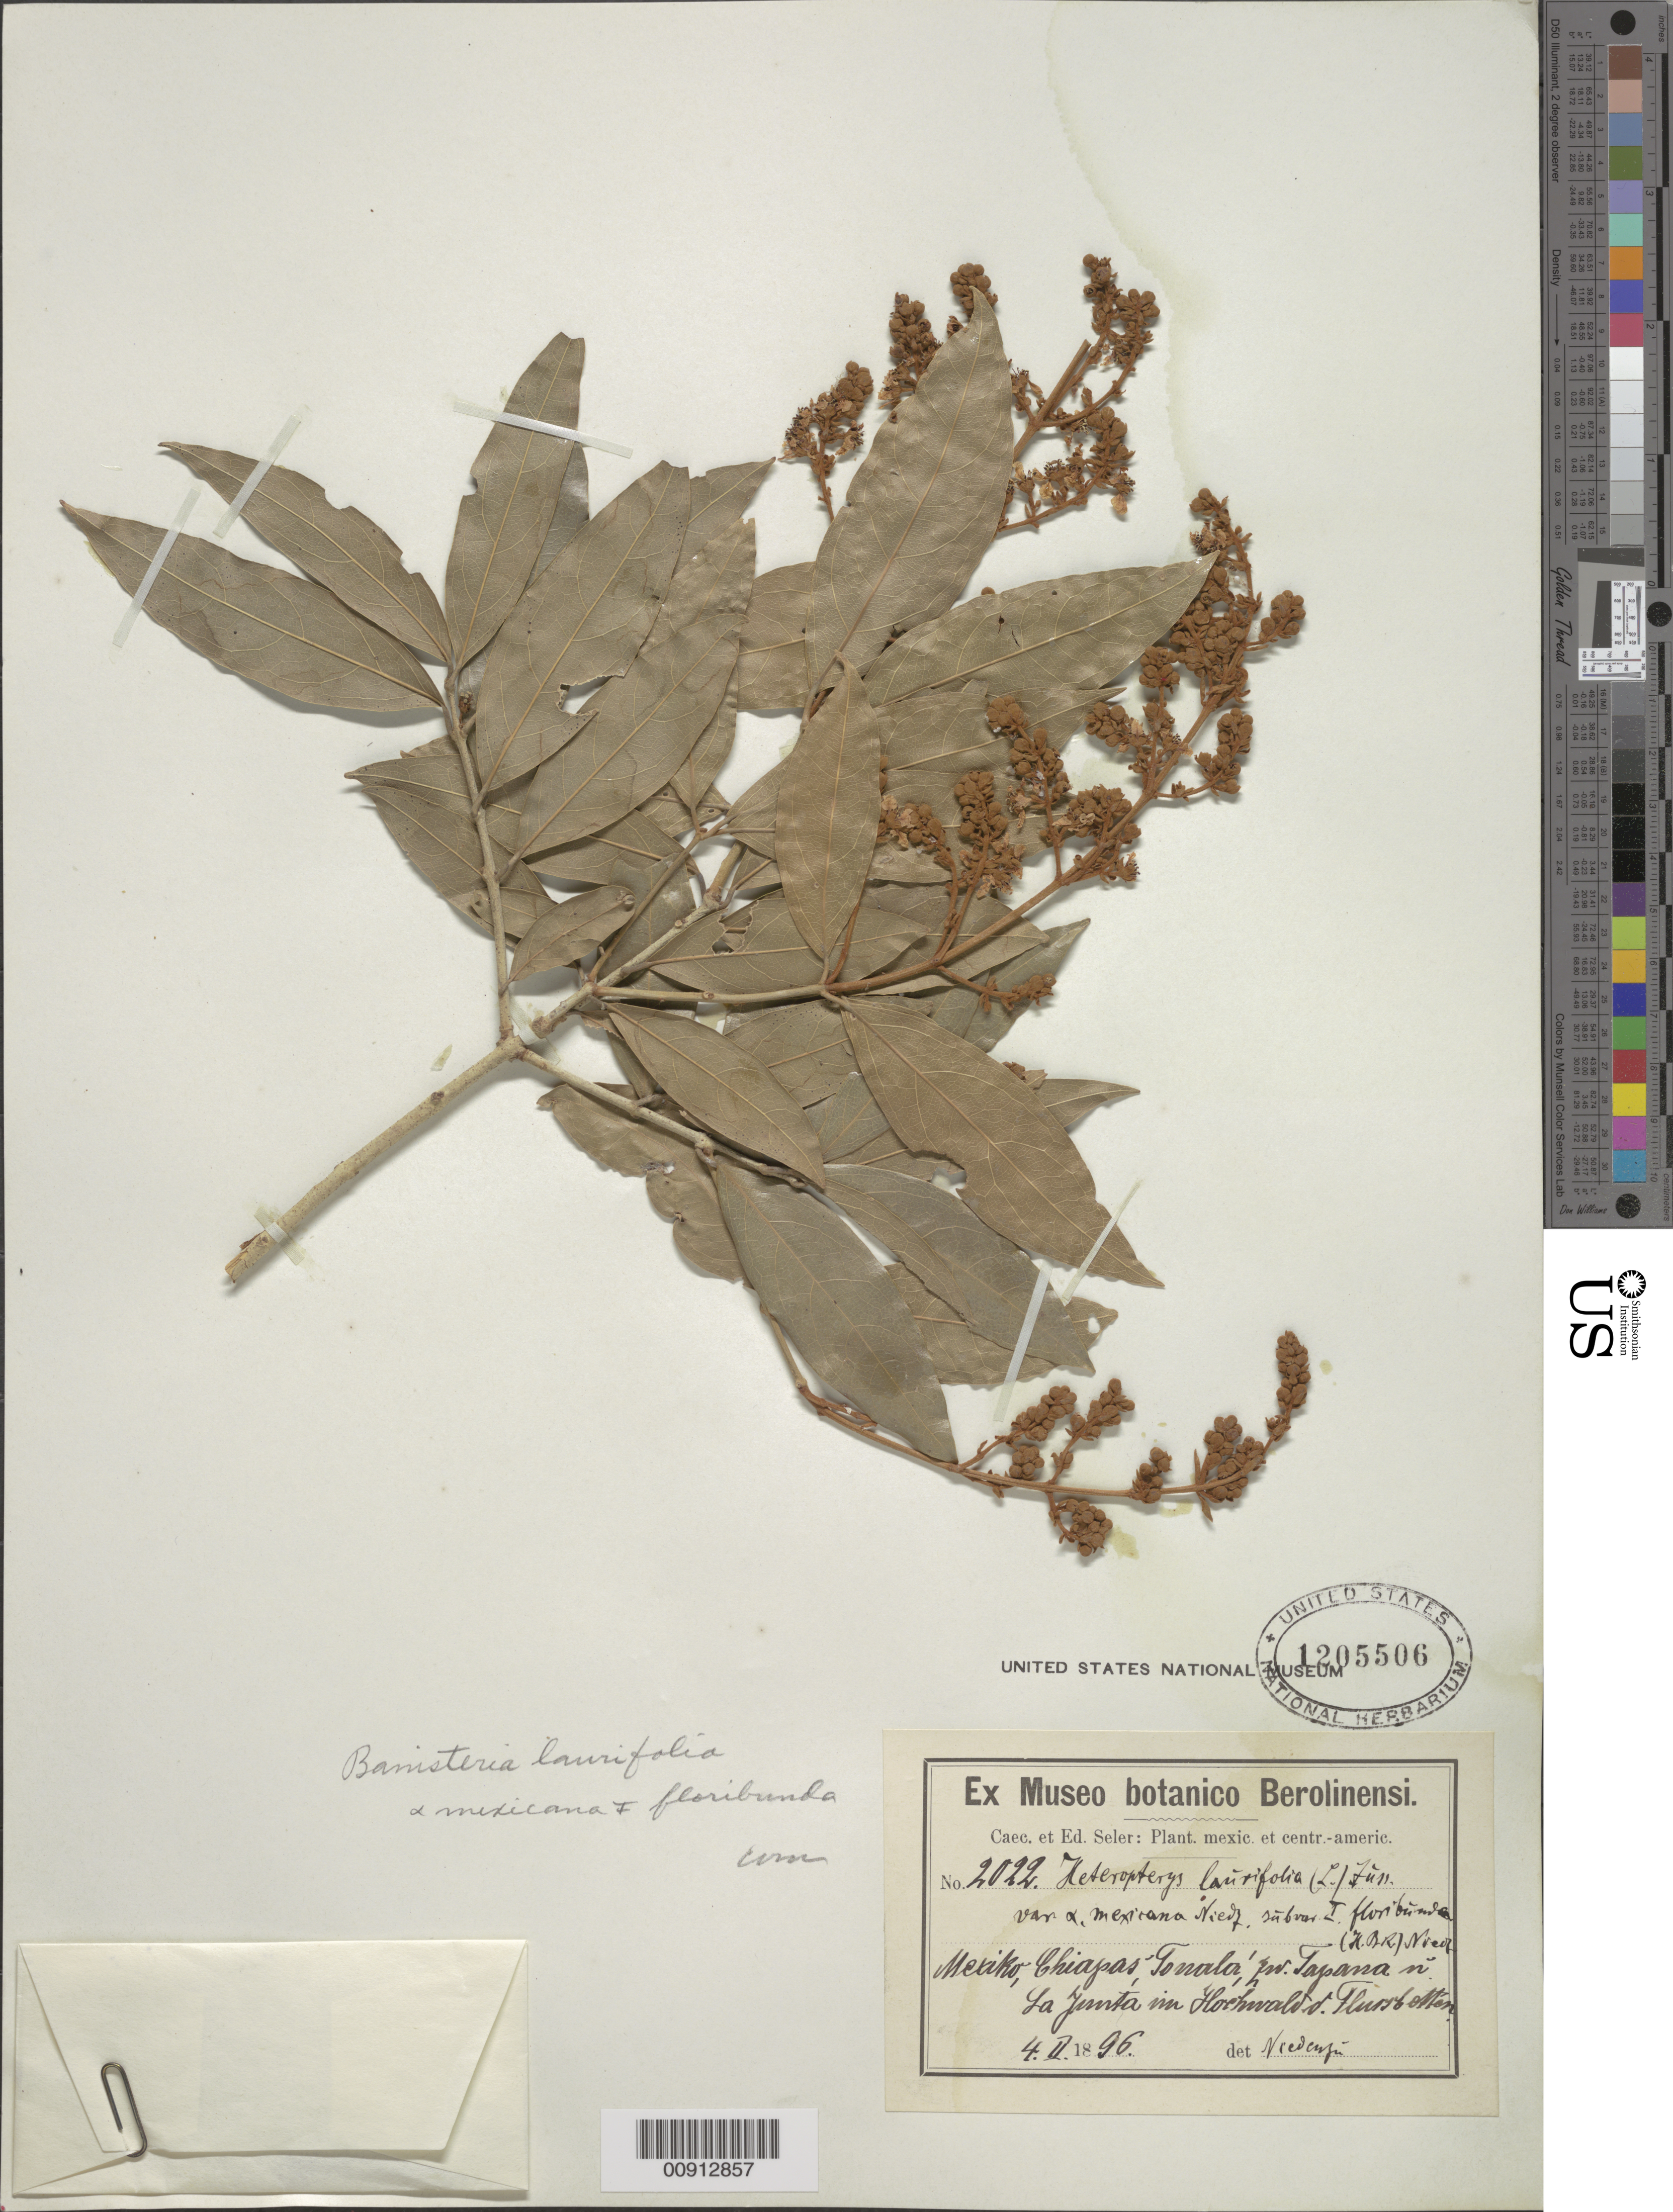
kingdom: Plantae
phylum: Tracheophyta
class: Magnoliopsida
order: Malpighiales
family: Malpighiaceae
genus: Heteropterys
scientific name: Heteropterys laurifolia var. mexicana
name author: (L.) A. Juss.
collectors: C. Seler & E. G. Seler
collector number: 2022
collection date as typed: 04 Feb 1896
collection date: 1896-02-04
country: Mexico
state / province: Chiapas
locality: Chiapas, Tonala, nw. Tapana n. La Junta.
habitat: Hochwald d. Flussbetten.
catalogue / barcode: US 1205506